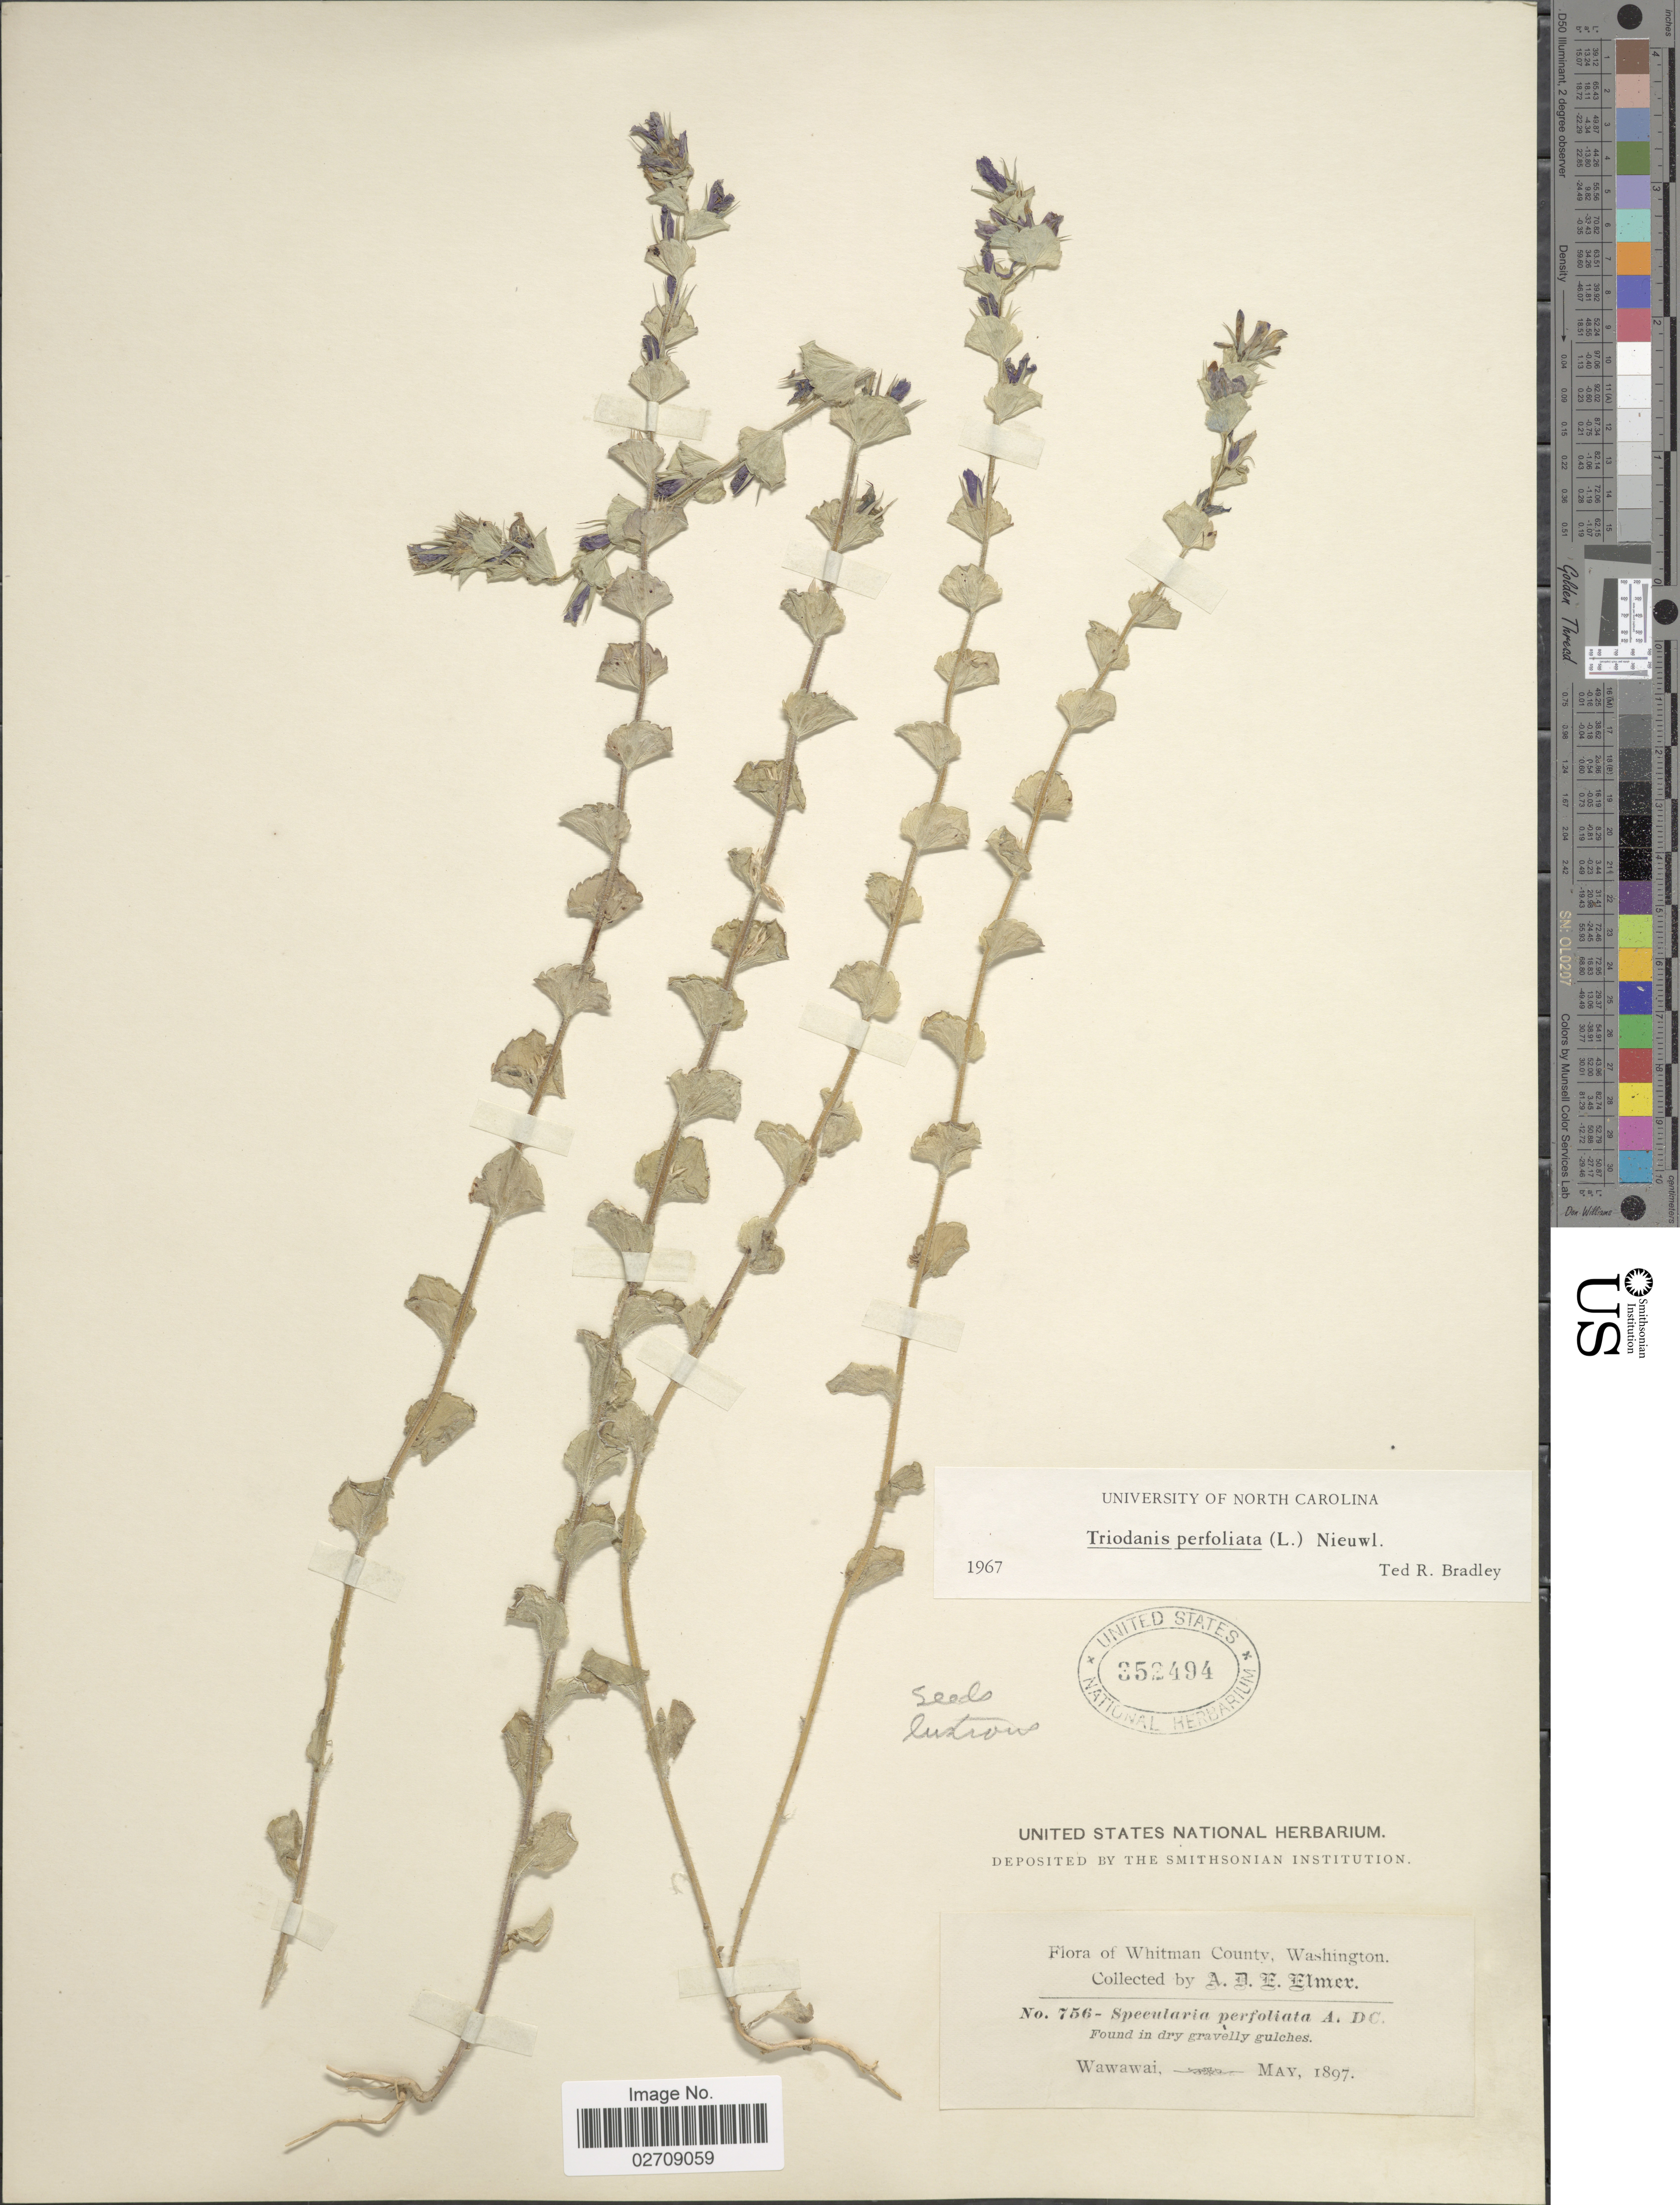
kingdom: Plantae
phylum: Tracheophyta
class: Magnoliopsida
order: Asterales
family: Campanulaceae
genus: Triodanis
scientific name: Triodanis perfoliata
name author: (L.) Nieuwl.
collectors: A. D. E. Elmer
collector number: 756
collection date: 1897-05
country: United States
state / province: Washington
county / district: Whitman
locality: Whitman County. Wawawai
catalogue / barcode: US 352494